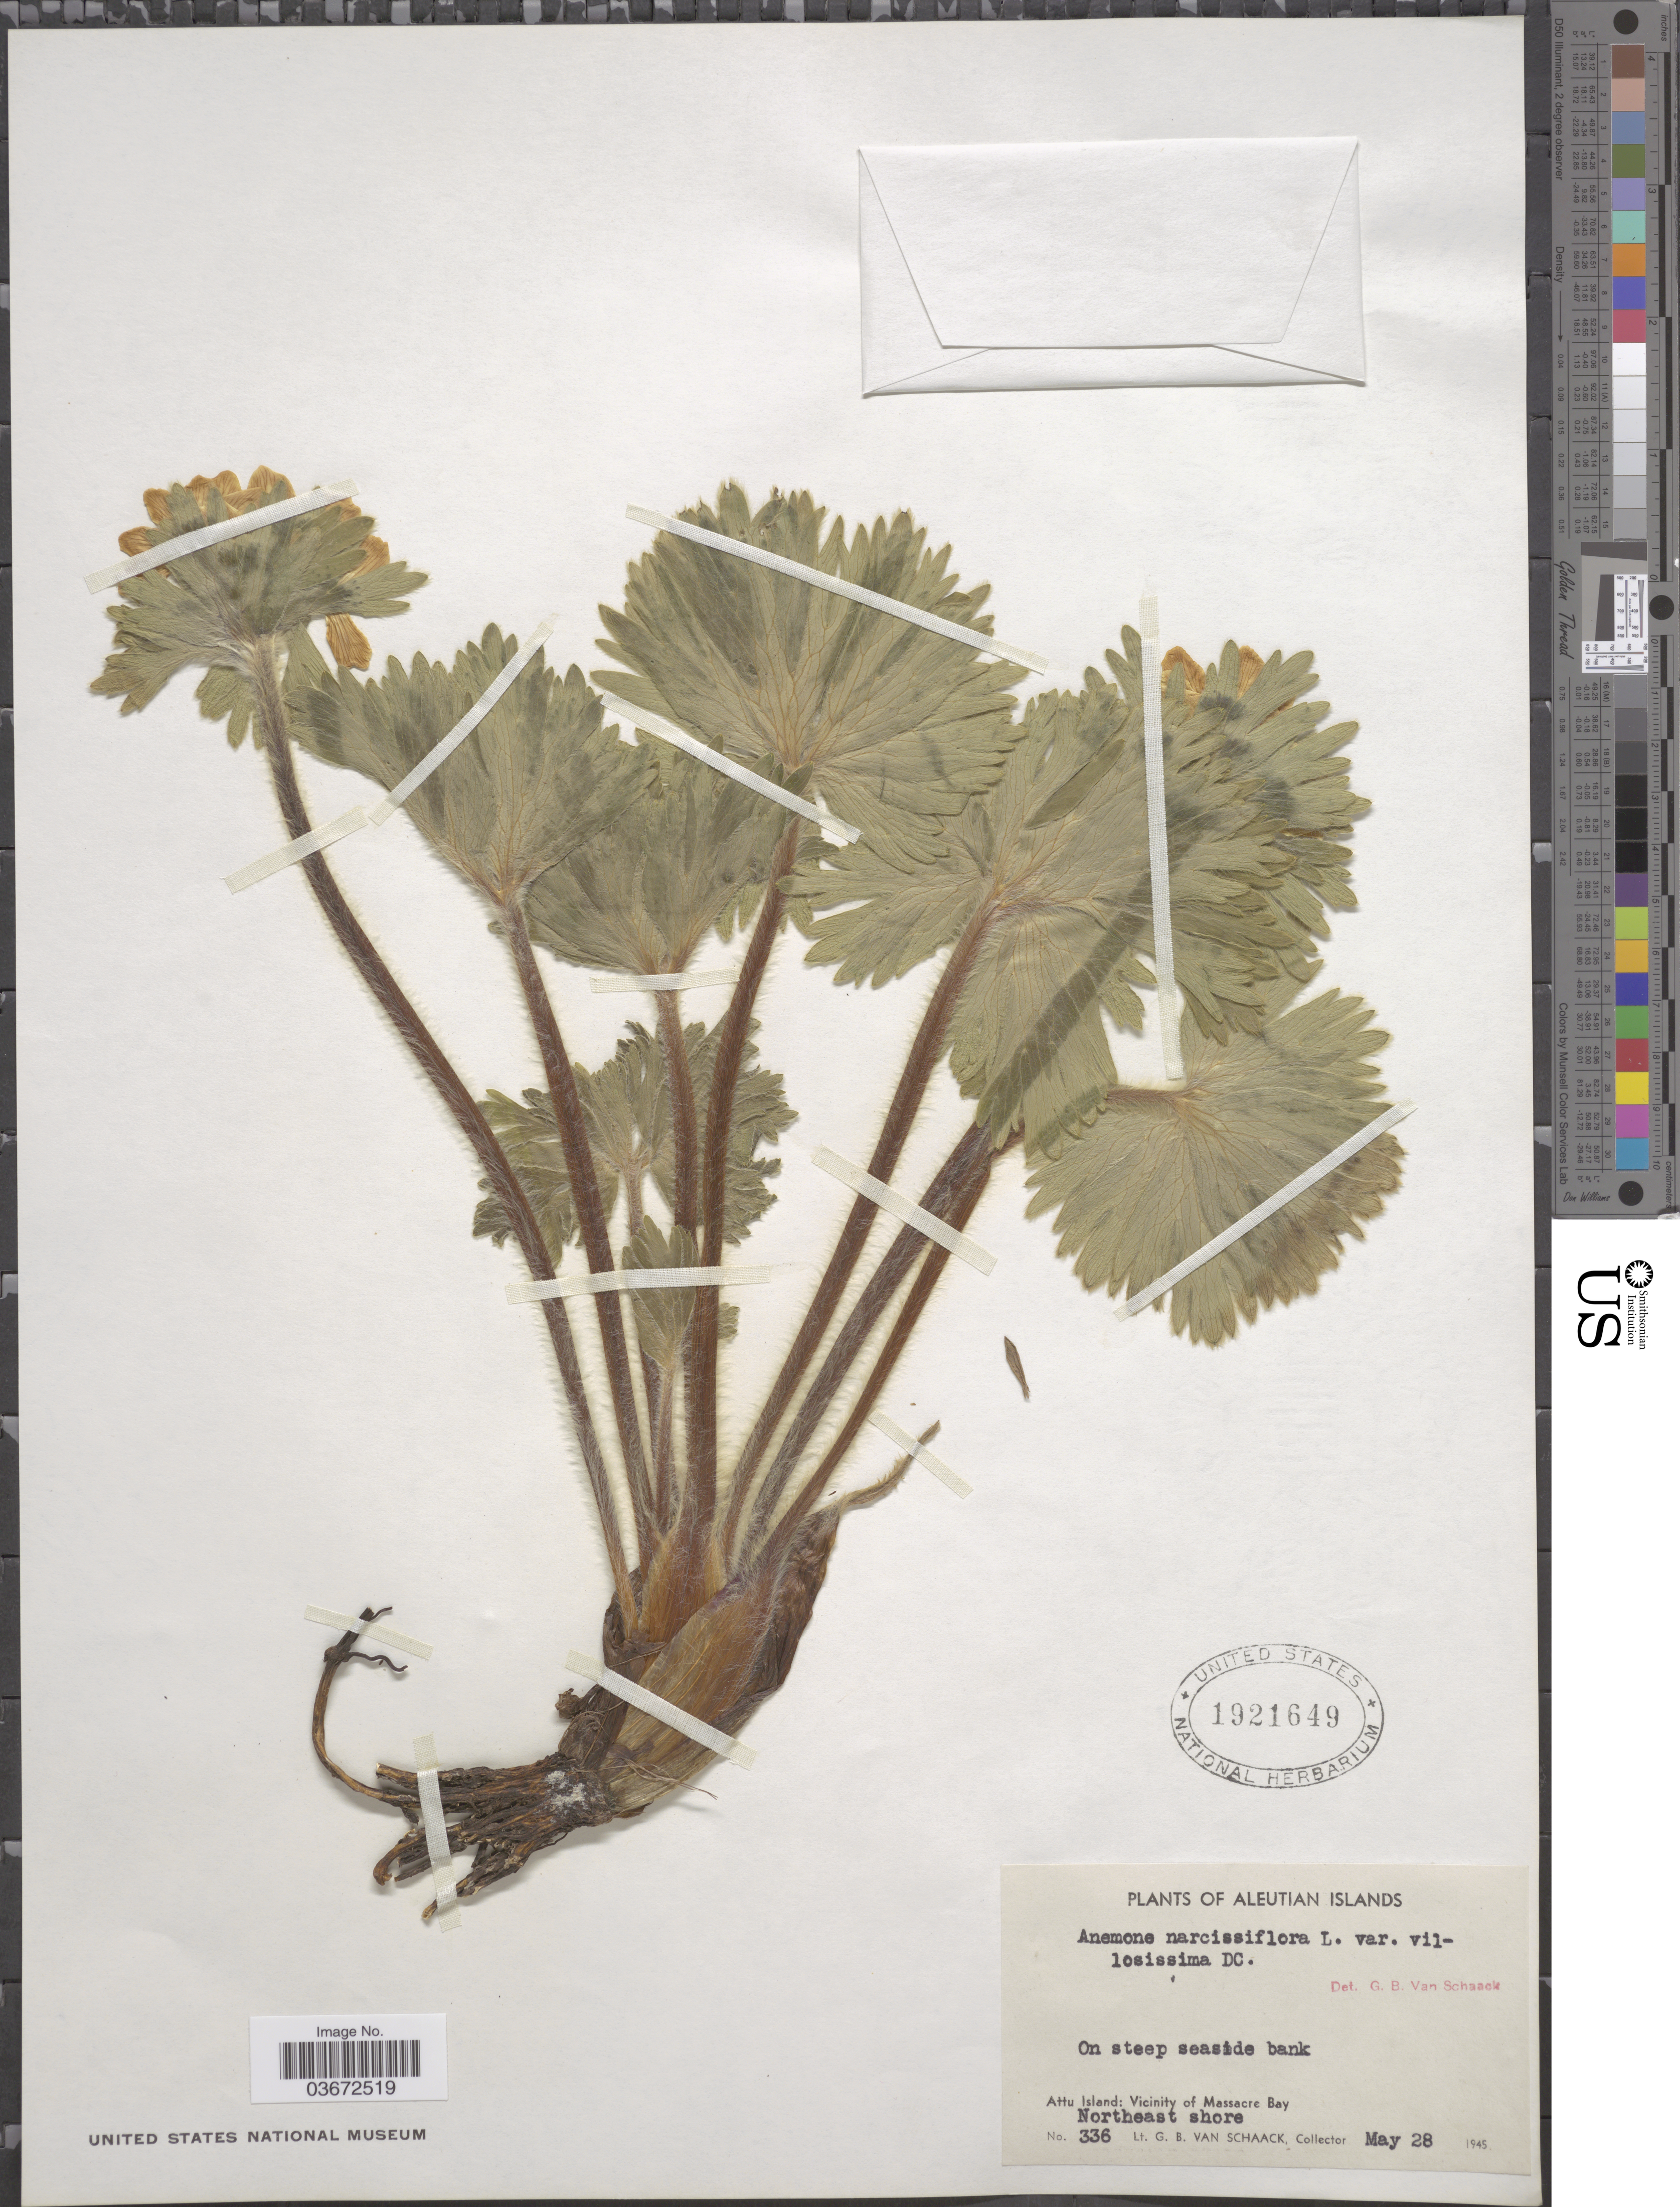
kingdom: Plantae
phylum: Tracheophyta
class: Magnoliopsida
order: Ranunculales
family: Ranunculaceae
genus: Anemone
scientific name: Anemone narcissiflora var. villosissima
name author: DC.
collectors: G. Van Schaack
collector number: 336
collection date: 1945-05-28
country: United States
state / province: Alaska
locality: Aleutian Islands. Attu Island: Vicinity of Massacre Bay. Northeast shore.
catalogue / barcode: US 1921649